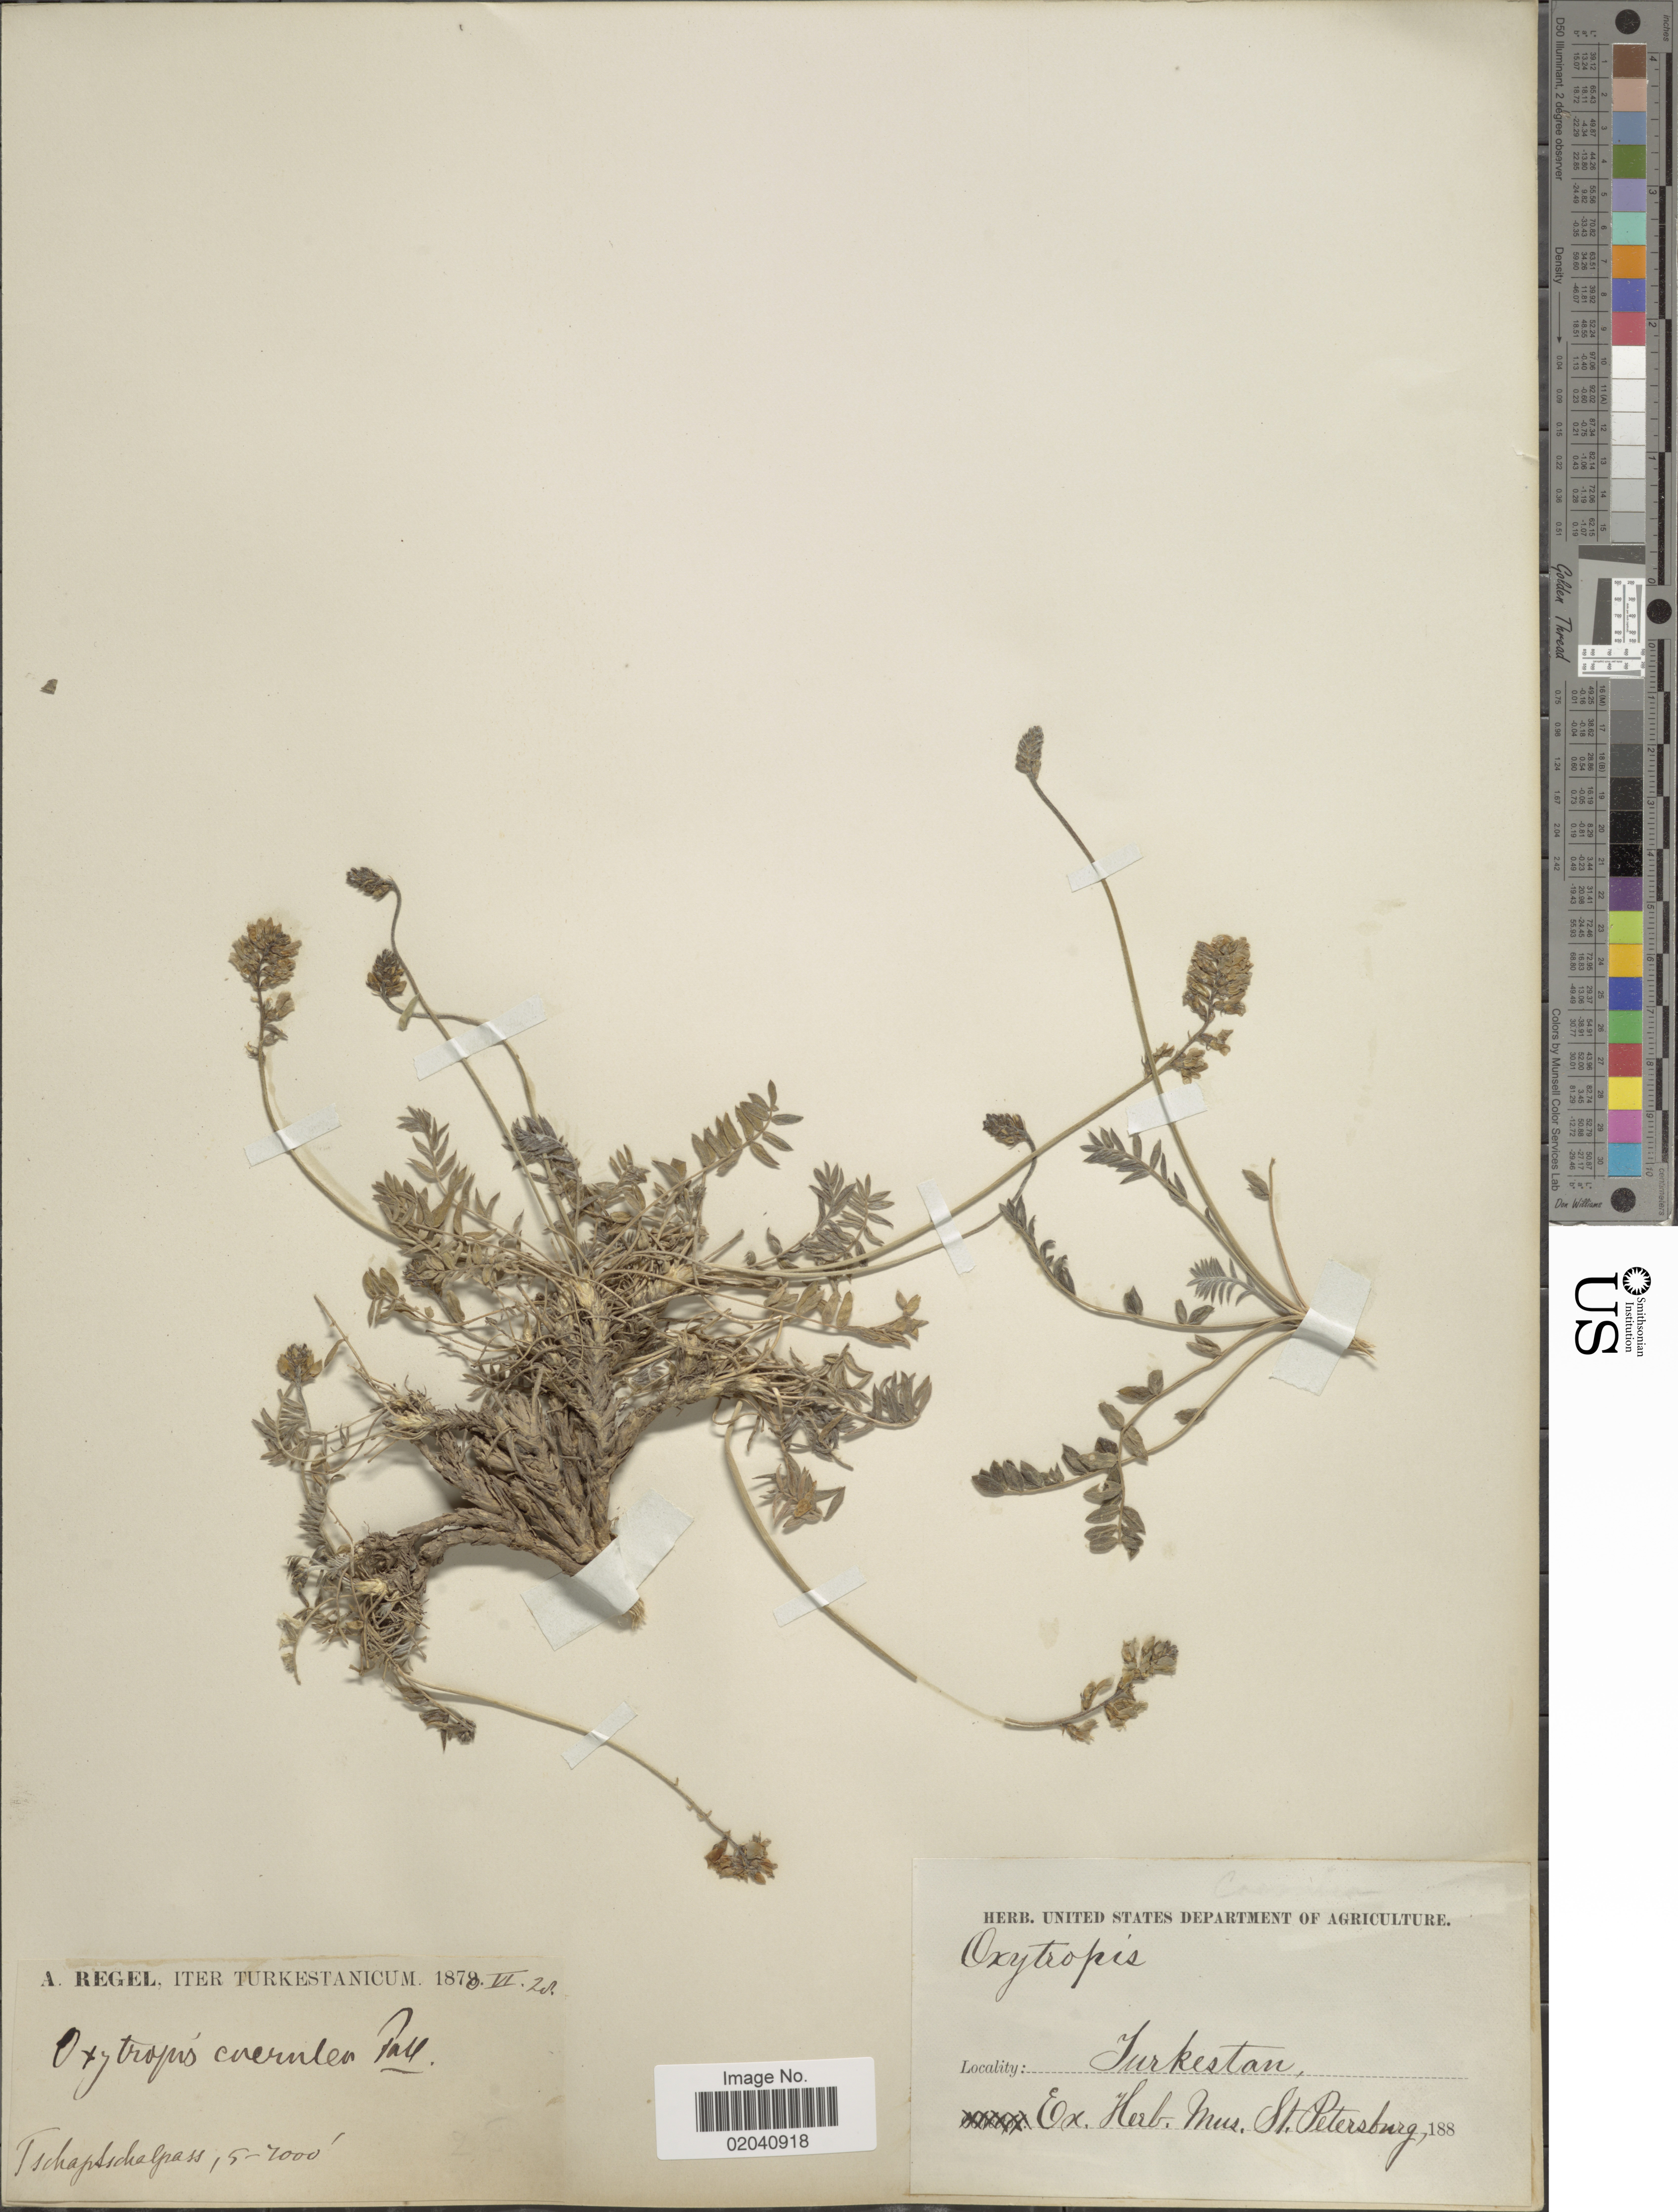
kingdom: Plantae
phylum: Tracheophyta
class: Magnoliopsida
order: Fabales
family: Fabaceae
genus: Oxytropis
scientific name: Oxytropis caerulea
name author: (Pall.) DC.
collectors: A. Regel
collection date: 1878-06-28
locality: Inter Turkestanikum. Tschaptschalpass.